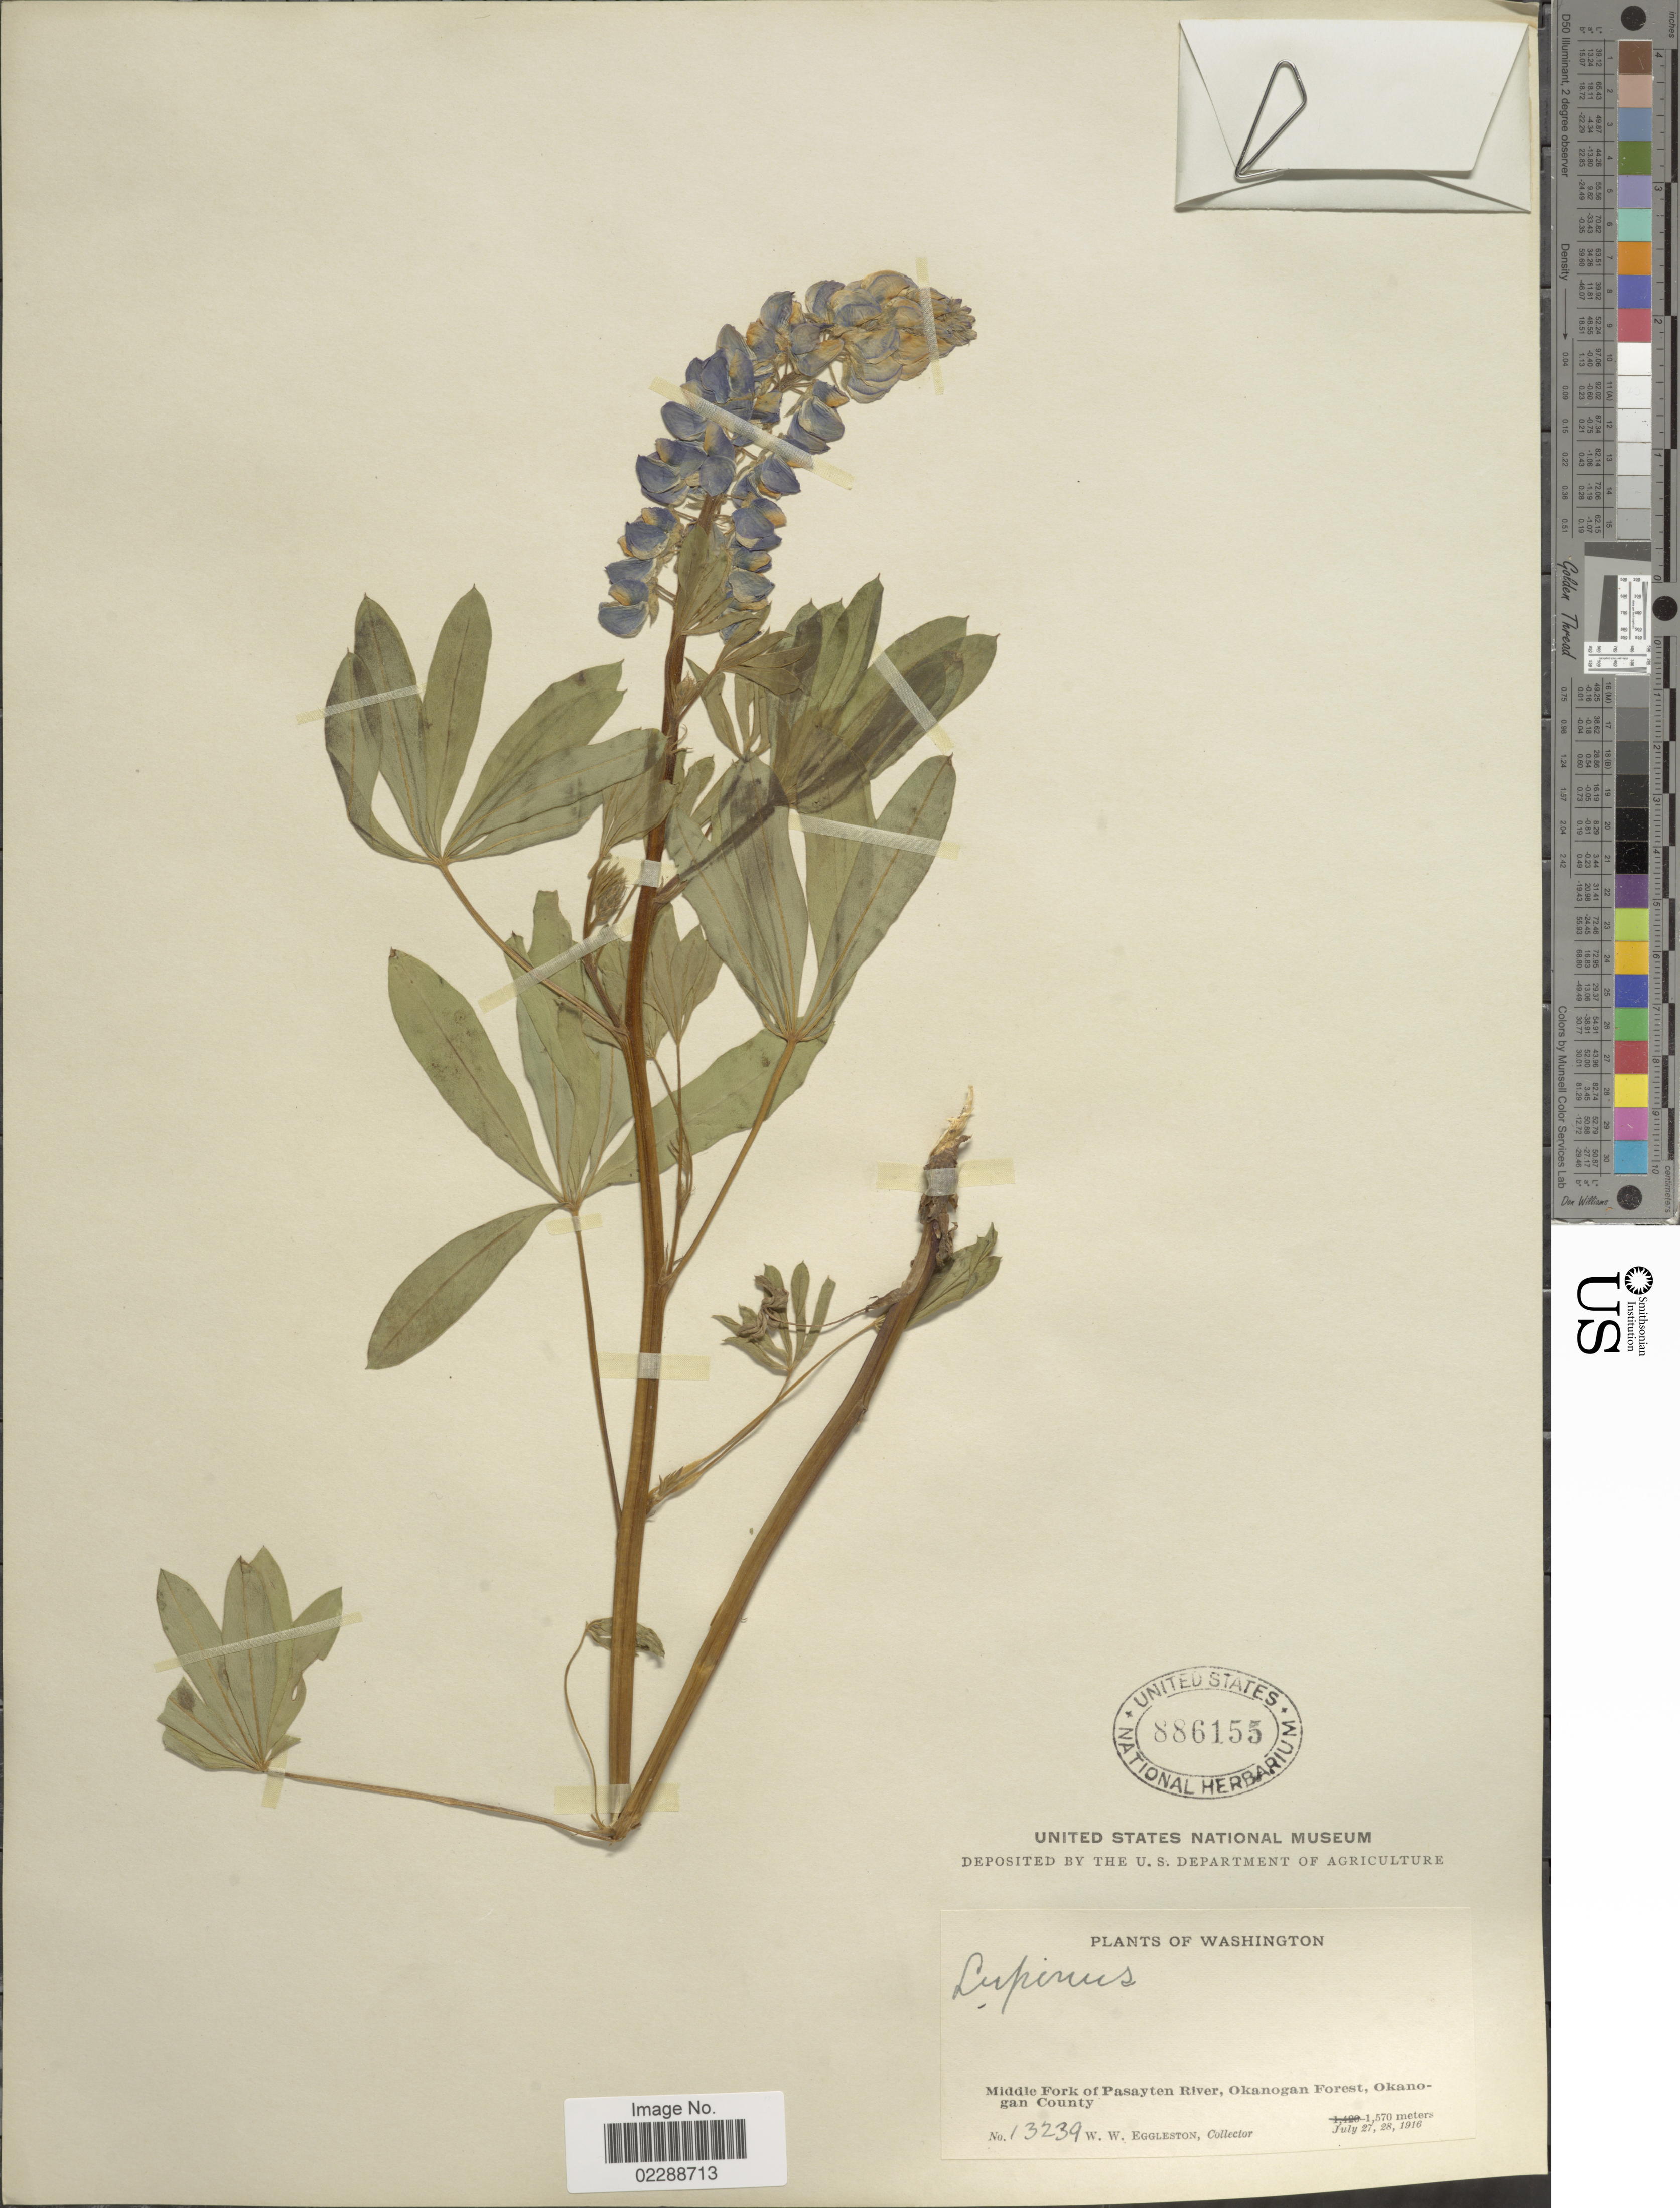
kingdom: Plantae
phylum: Tracheophyta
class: Magnoliopsida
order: Fabales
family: Fabaceae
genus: Lupinus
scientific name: Lupinus sp.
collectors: W. W. Eggleston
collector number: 13239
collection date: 1916-07-27/1916-07-28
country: United States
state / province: Washington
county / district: Okanogan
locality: Middle Fork of Pasayten River, Okanogan Forest, Okanogan County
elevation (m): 1570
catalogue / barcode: US 886155